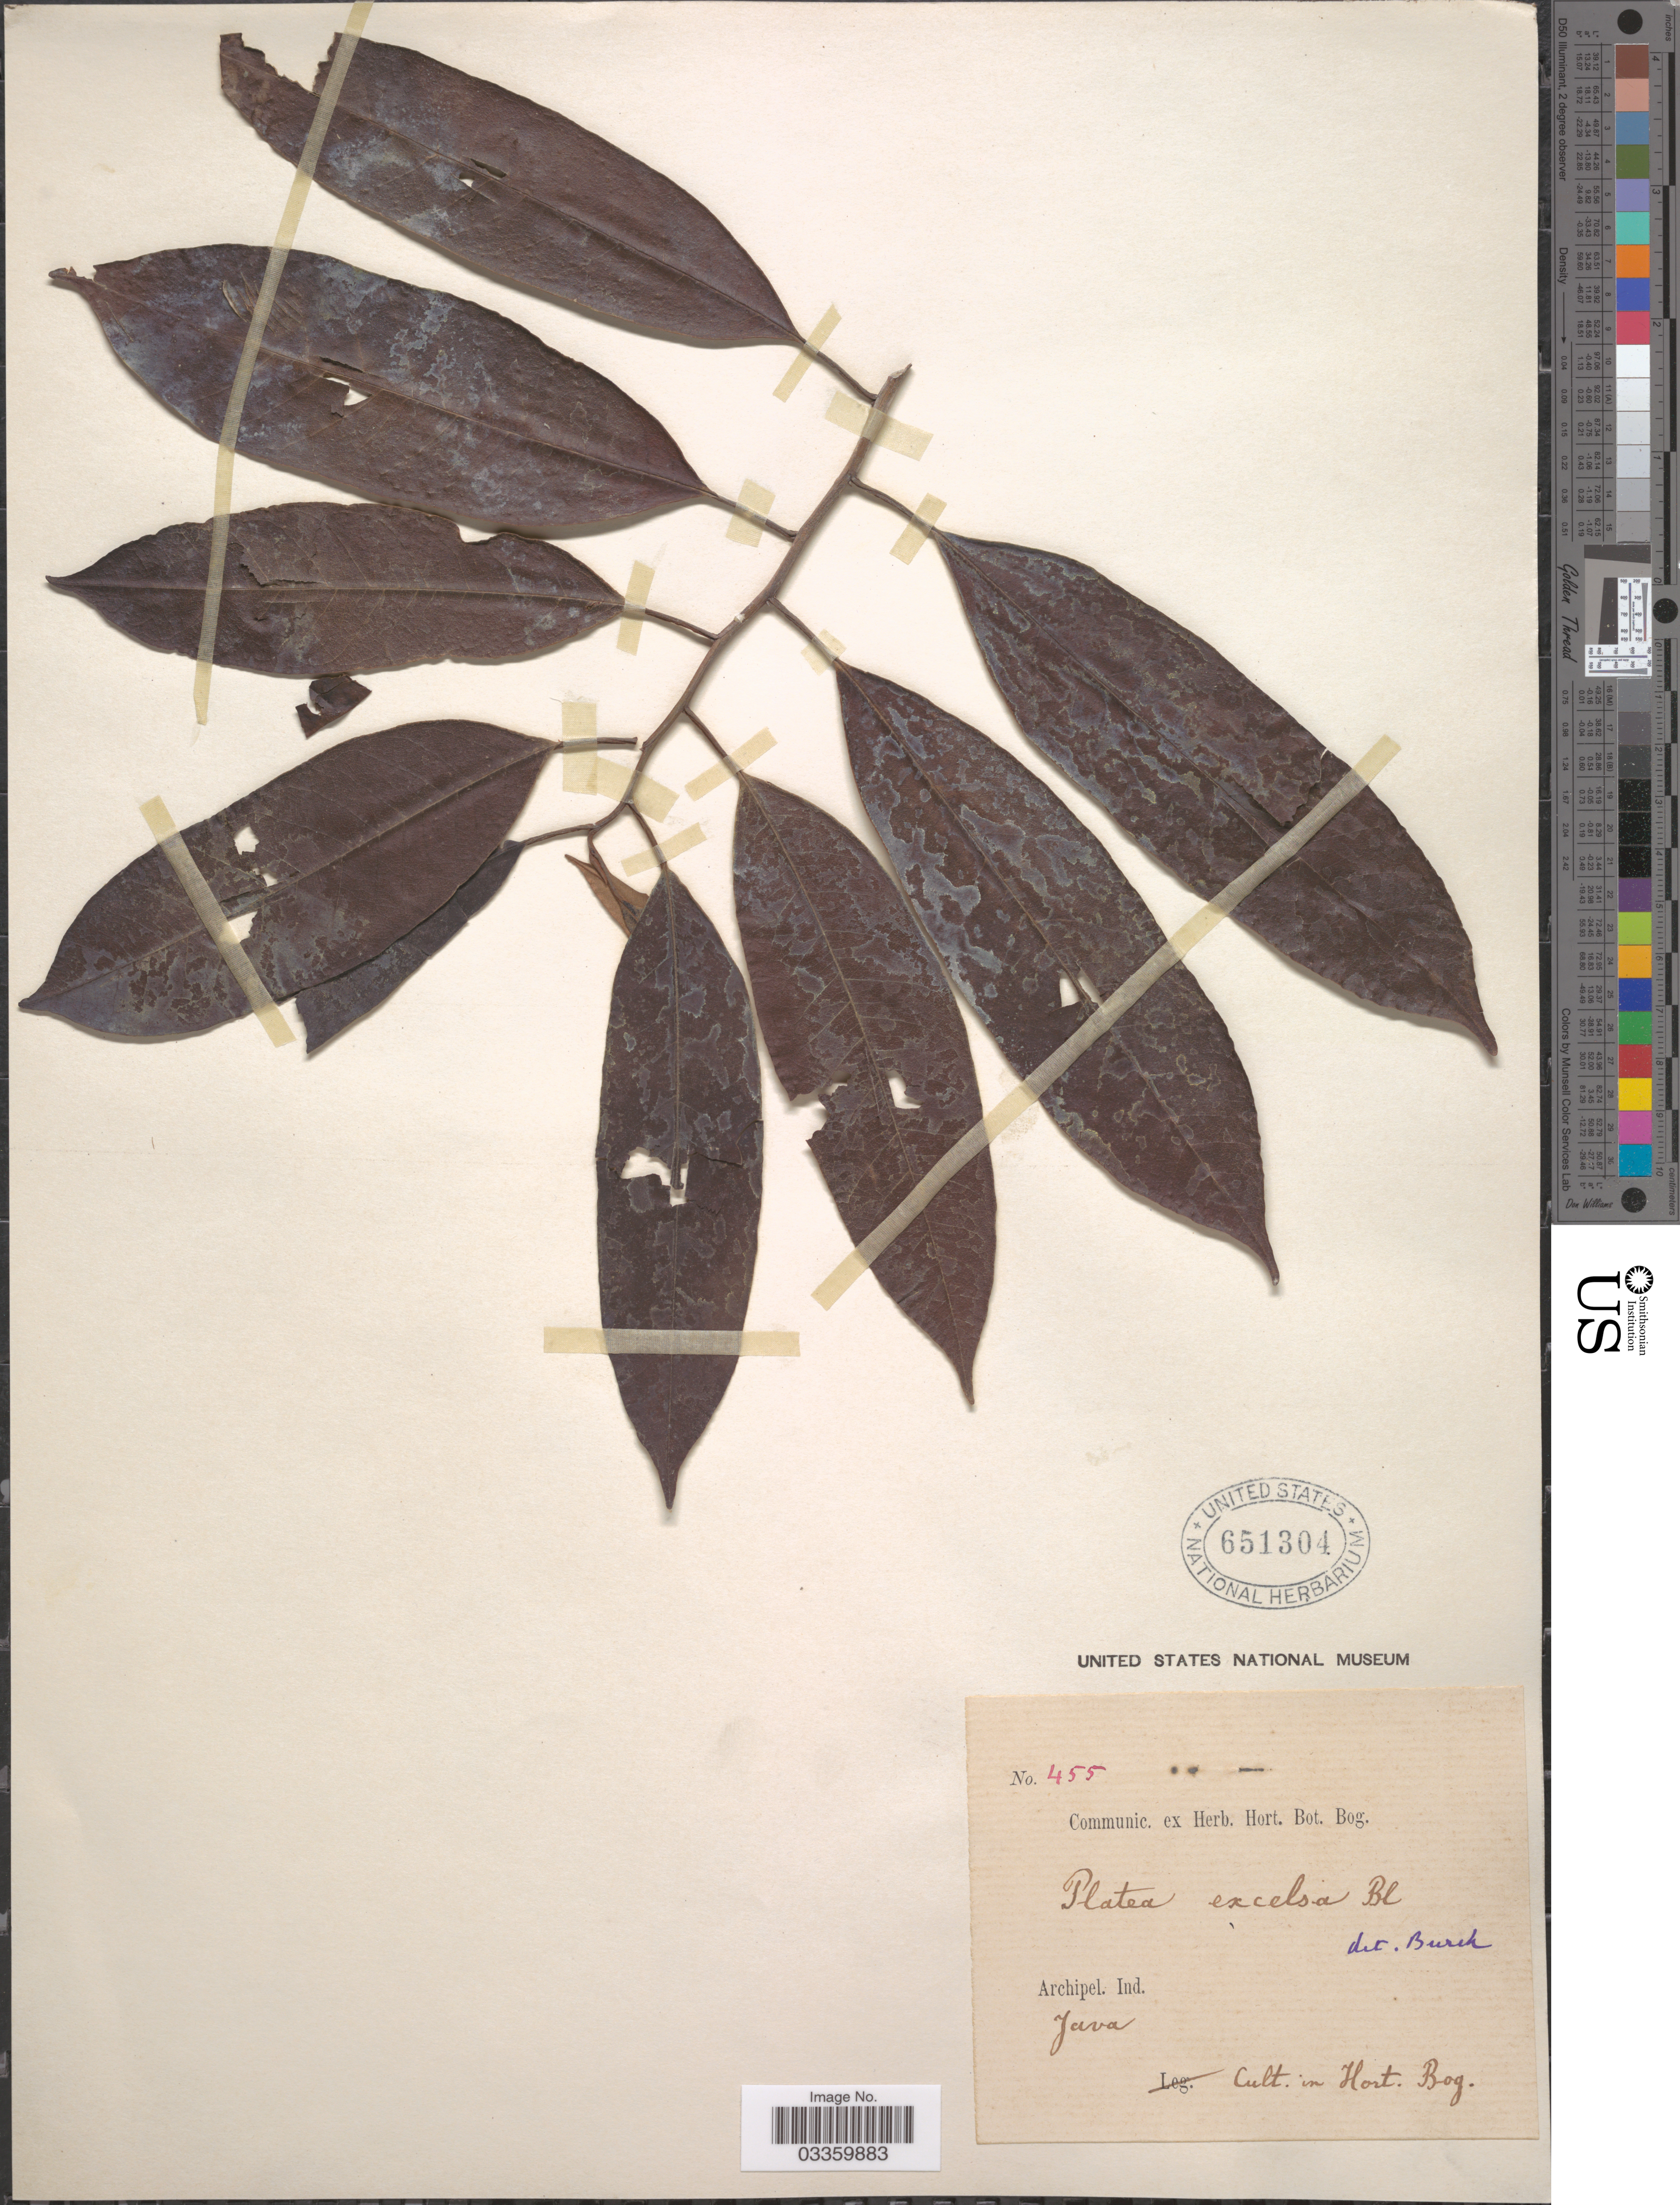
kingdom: Plantae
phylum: Tracheophyta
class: Magnoliopsida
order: Metteniusales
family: Metteniusaceae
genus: Platea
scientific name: Platea excelsa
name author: Blume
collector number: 455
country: Indonesia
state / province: Java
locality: Archipel. Ind. Cult. in Hort. Bog.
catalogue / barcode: US 651304